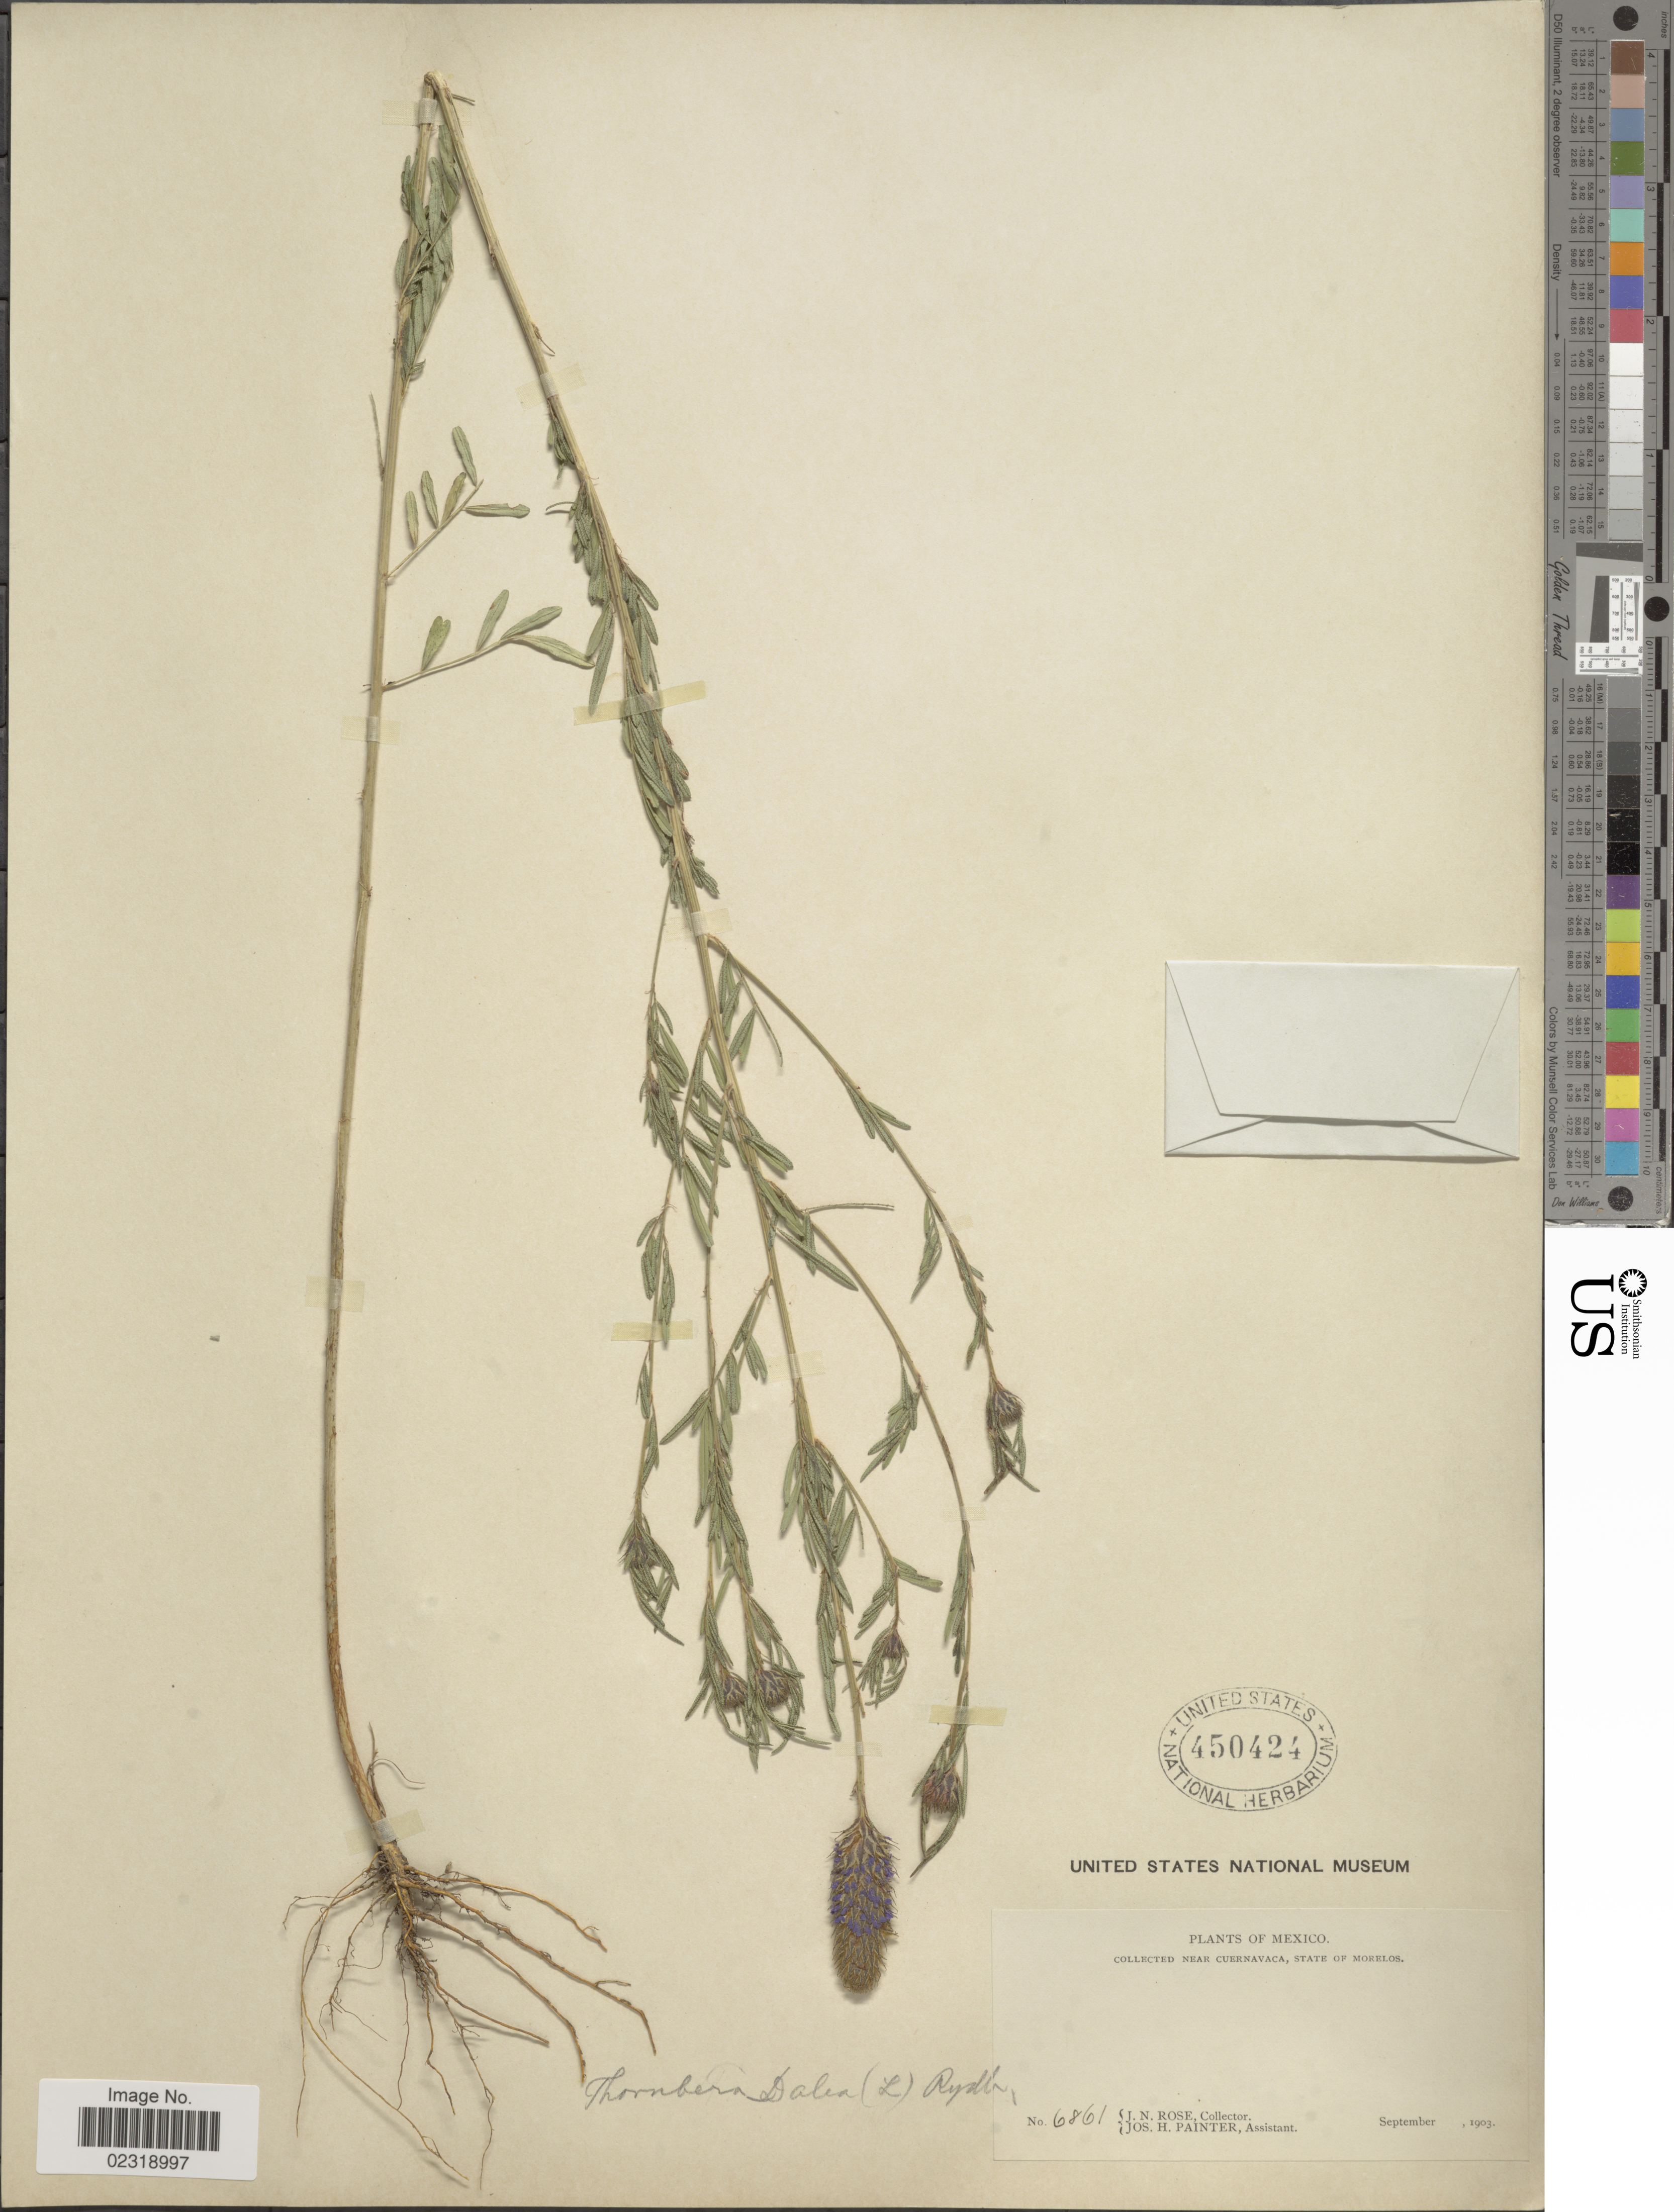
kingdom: Plantae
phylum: Tracheophyta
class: Magnoliopsida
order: Fabales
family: Fabaceae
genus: Dalea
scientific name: Dalea cliffortiana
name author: Willd.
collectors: J. N. Rose & J. H. Painter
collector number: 6861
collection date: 1903-09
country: Mexico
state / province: Morelos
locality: Near Cuernavaca, State of Morelos.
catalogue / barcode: US 450424